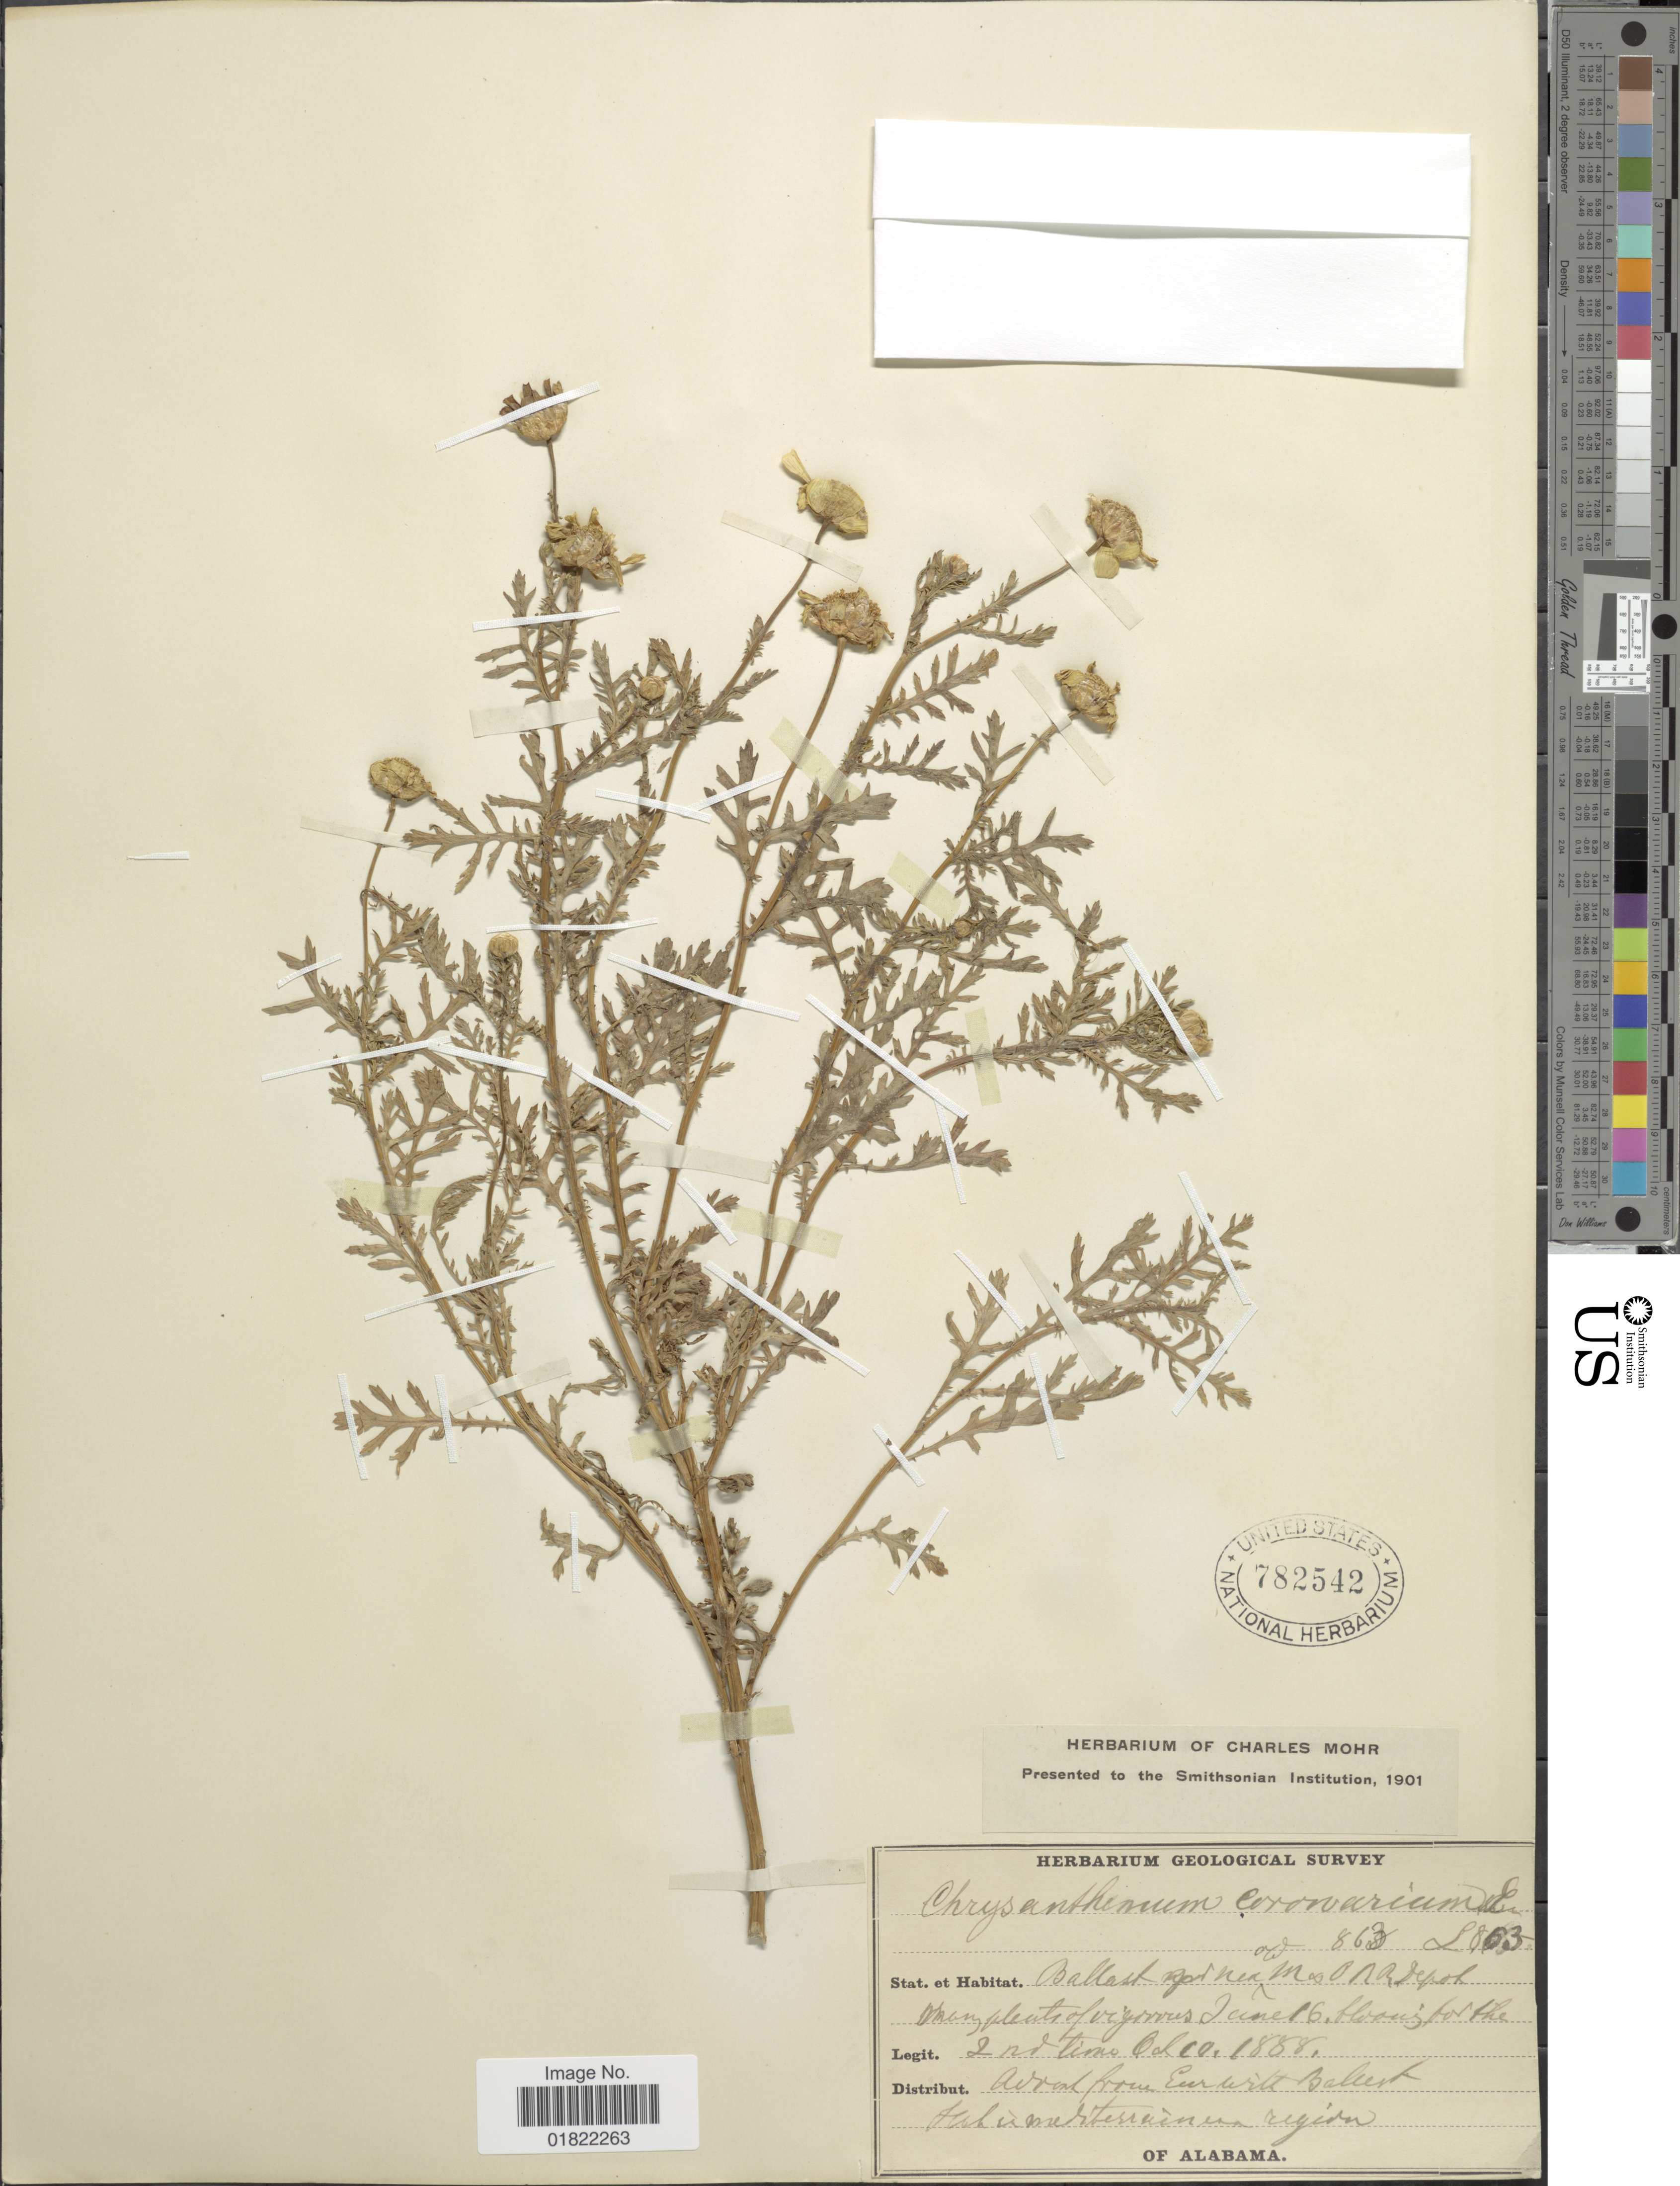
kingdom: Plantae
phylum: Tracheophyta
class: Magnoliopsida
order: Asterales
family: Asteraceae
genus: Chrysanthemum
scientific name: Chrysanthemum coronarium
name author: L.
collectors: ex herb. Charles Mohr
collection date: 1888-10-10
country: United States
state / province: Alabama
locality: Ballast yard near old M & O RR depot.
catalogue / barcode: US 782542